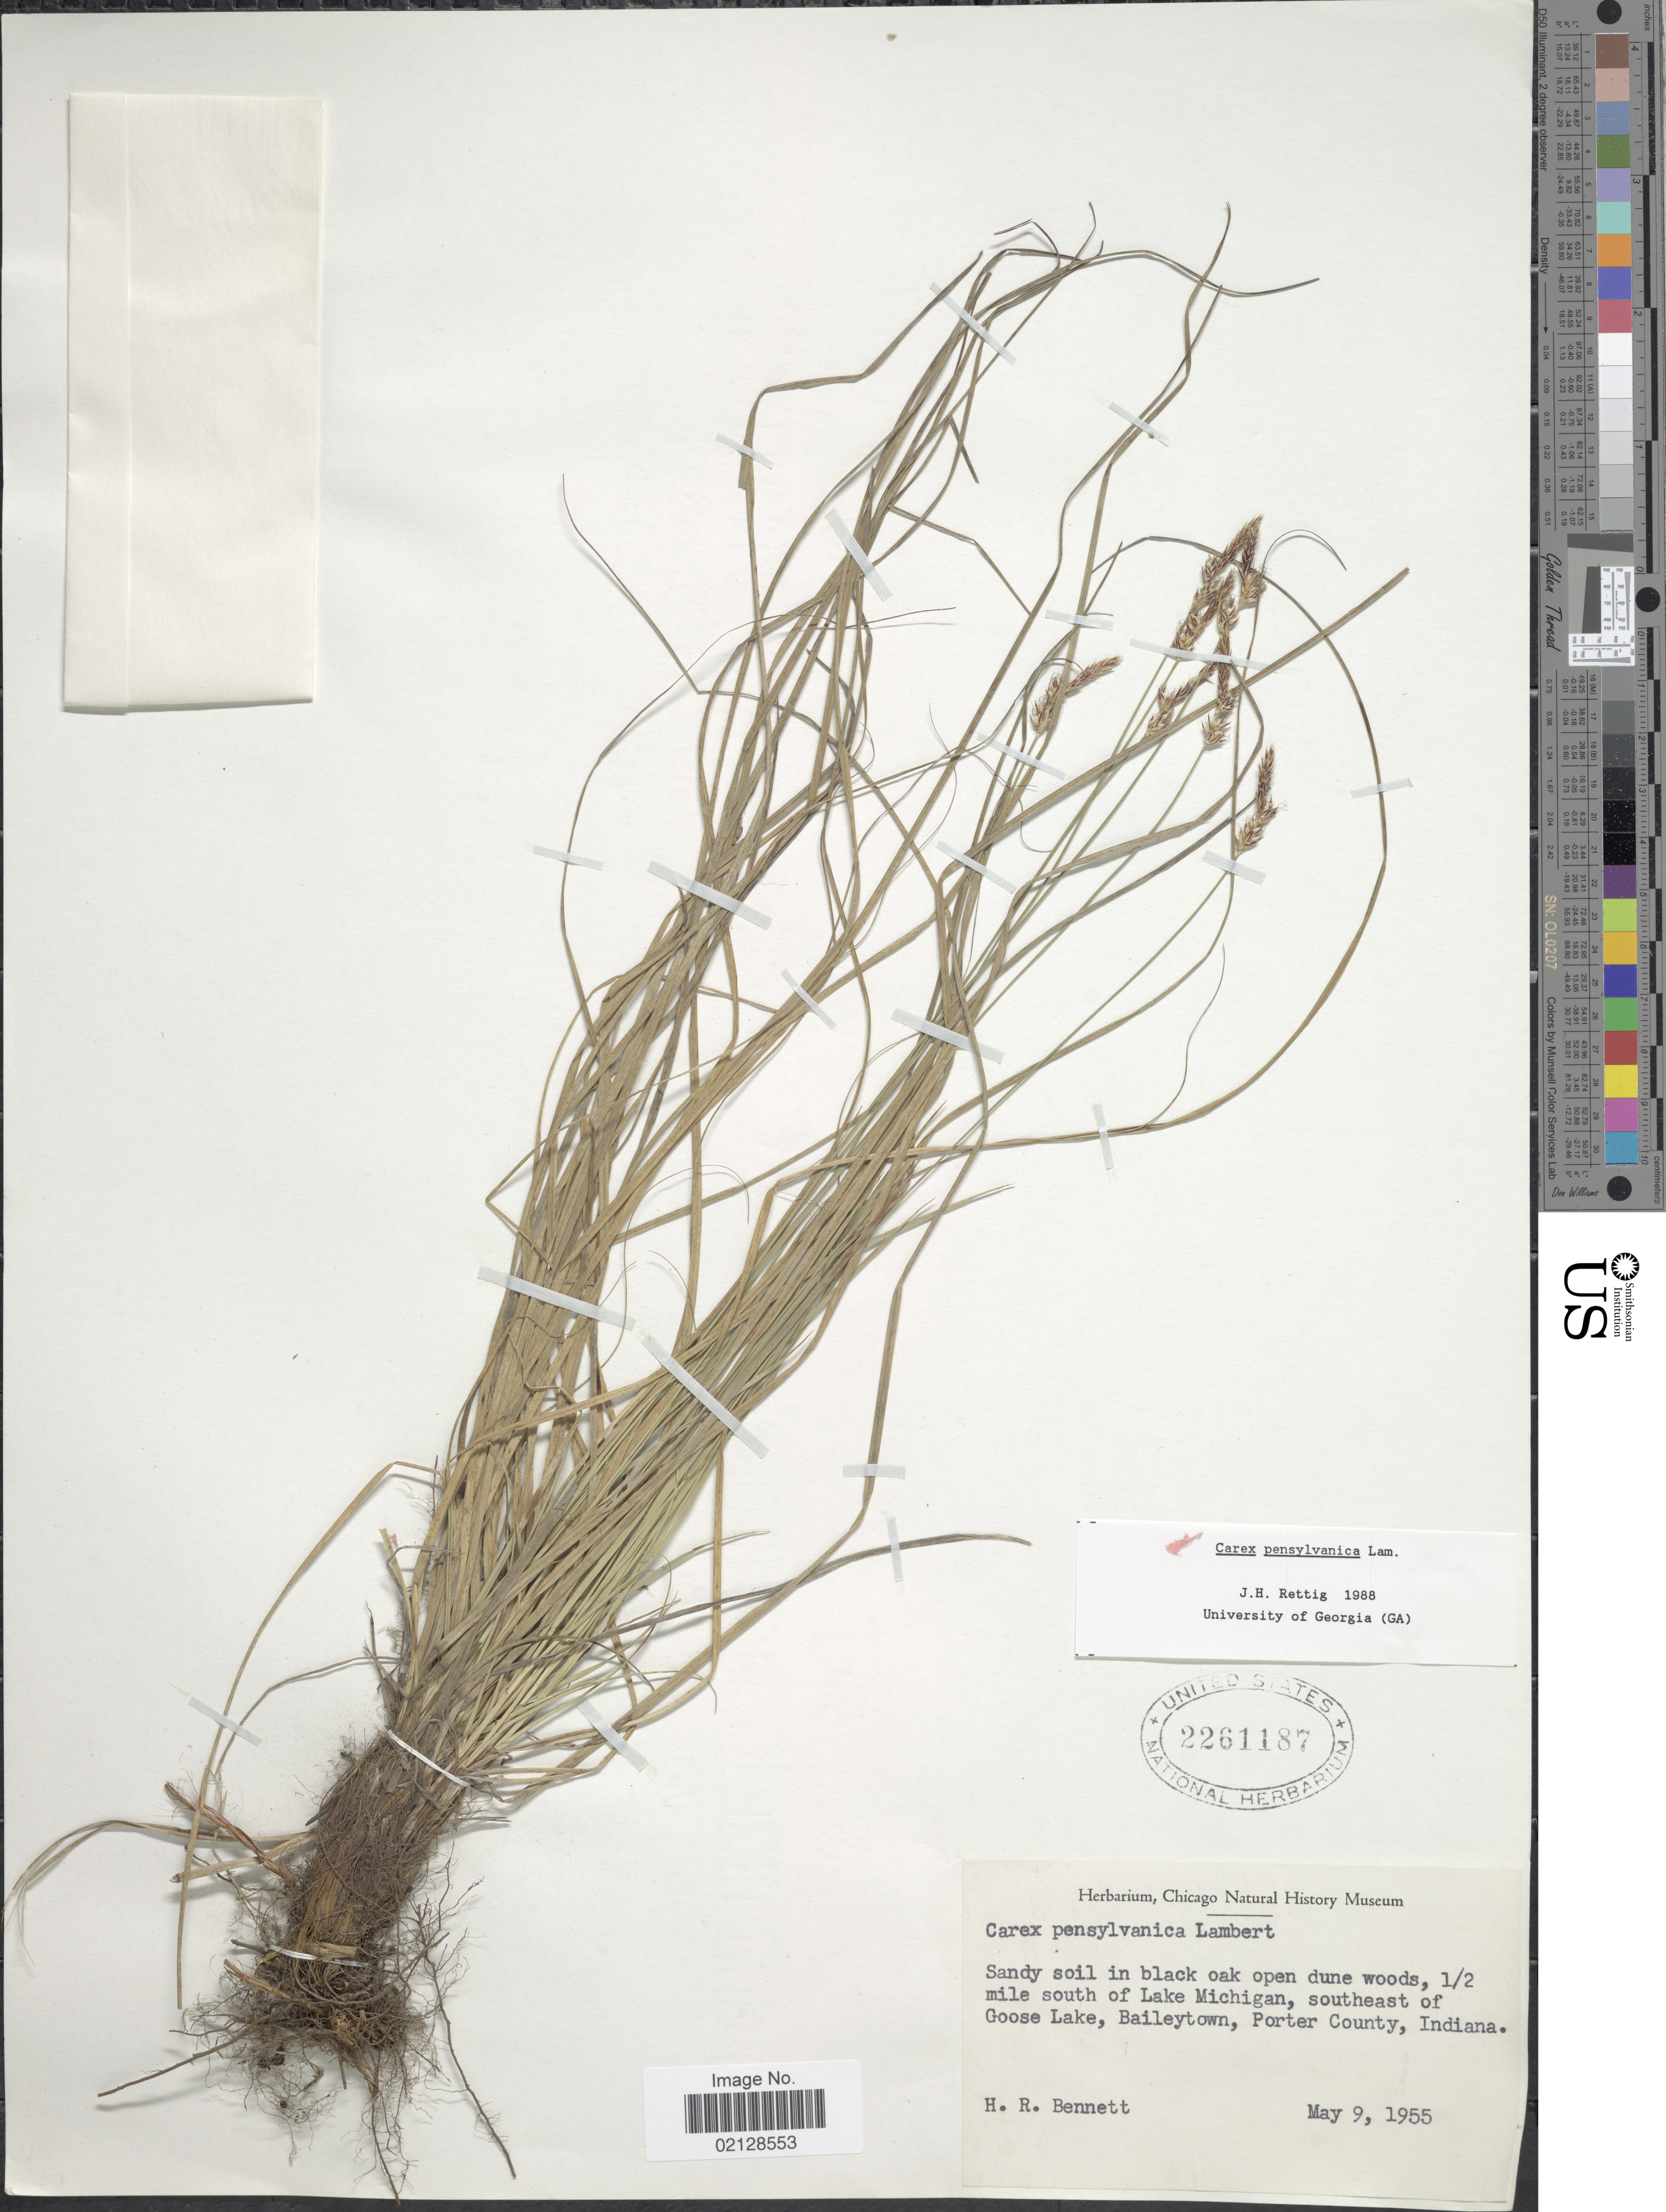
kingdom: Plantae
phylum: Tracheophyta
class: Liliopsida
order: Poales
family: Cyperaceae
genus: Carex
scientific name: Carex pensylvanica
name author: Lam.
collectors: H. R. Bennett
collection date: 1955-05-09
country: United States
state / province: Indiana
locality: ½ mile south of Lake Michigan, southeast of Goose Lake, Baileytown, Porter County, Indiana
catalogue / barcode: US 2261187